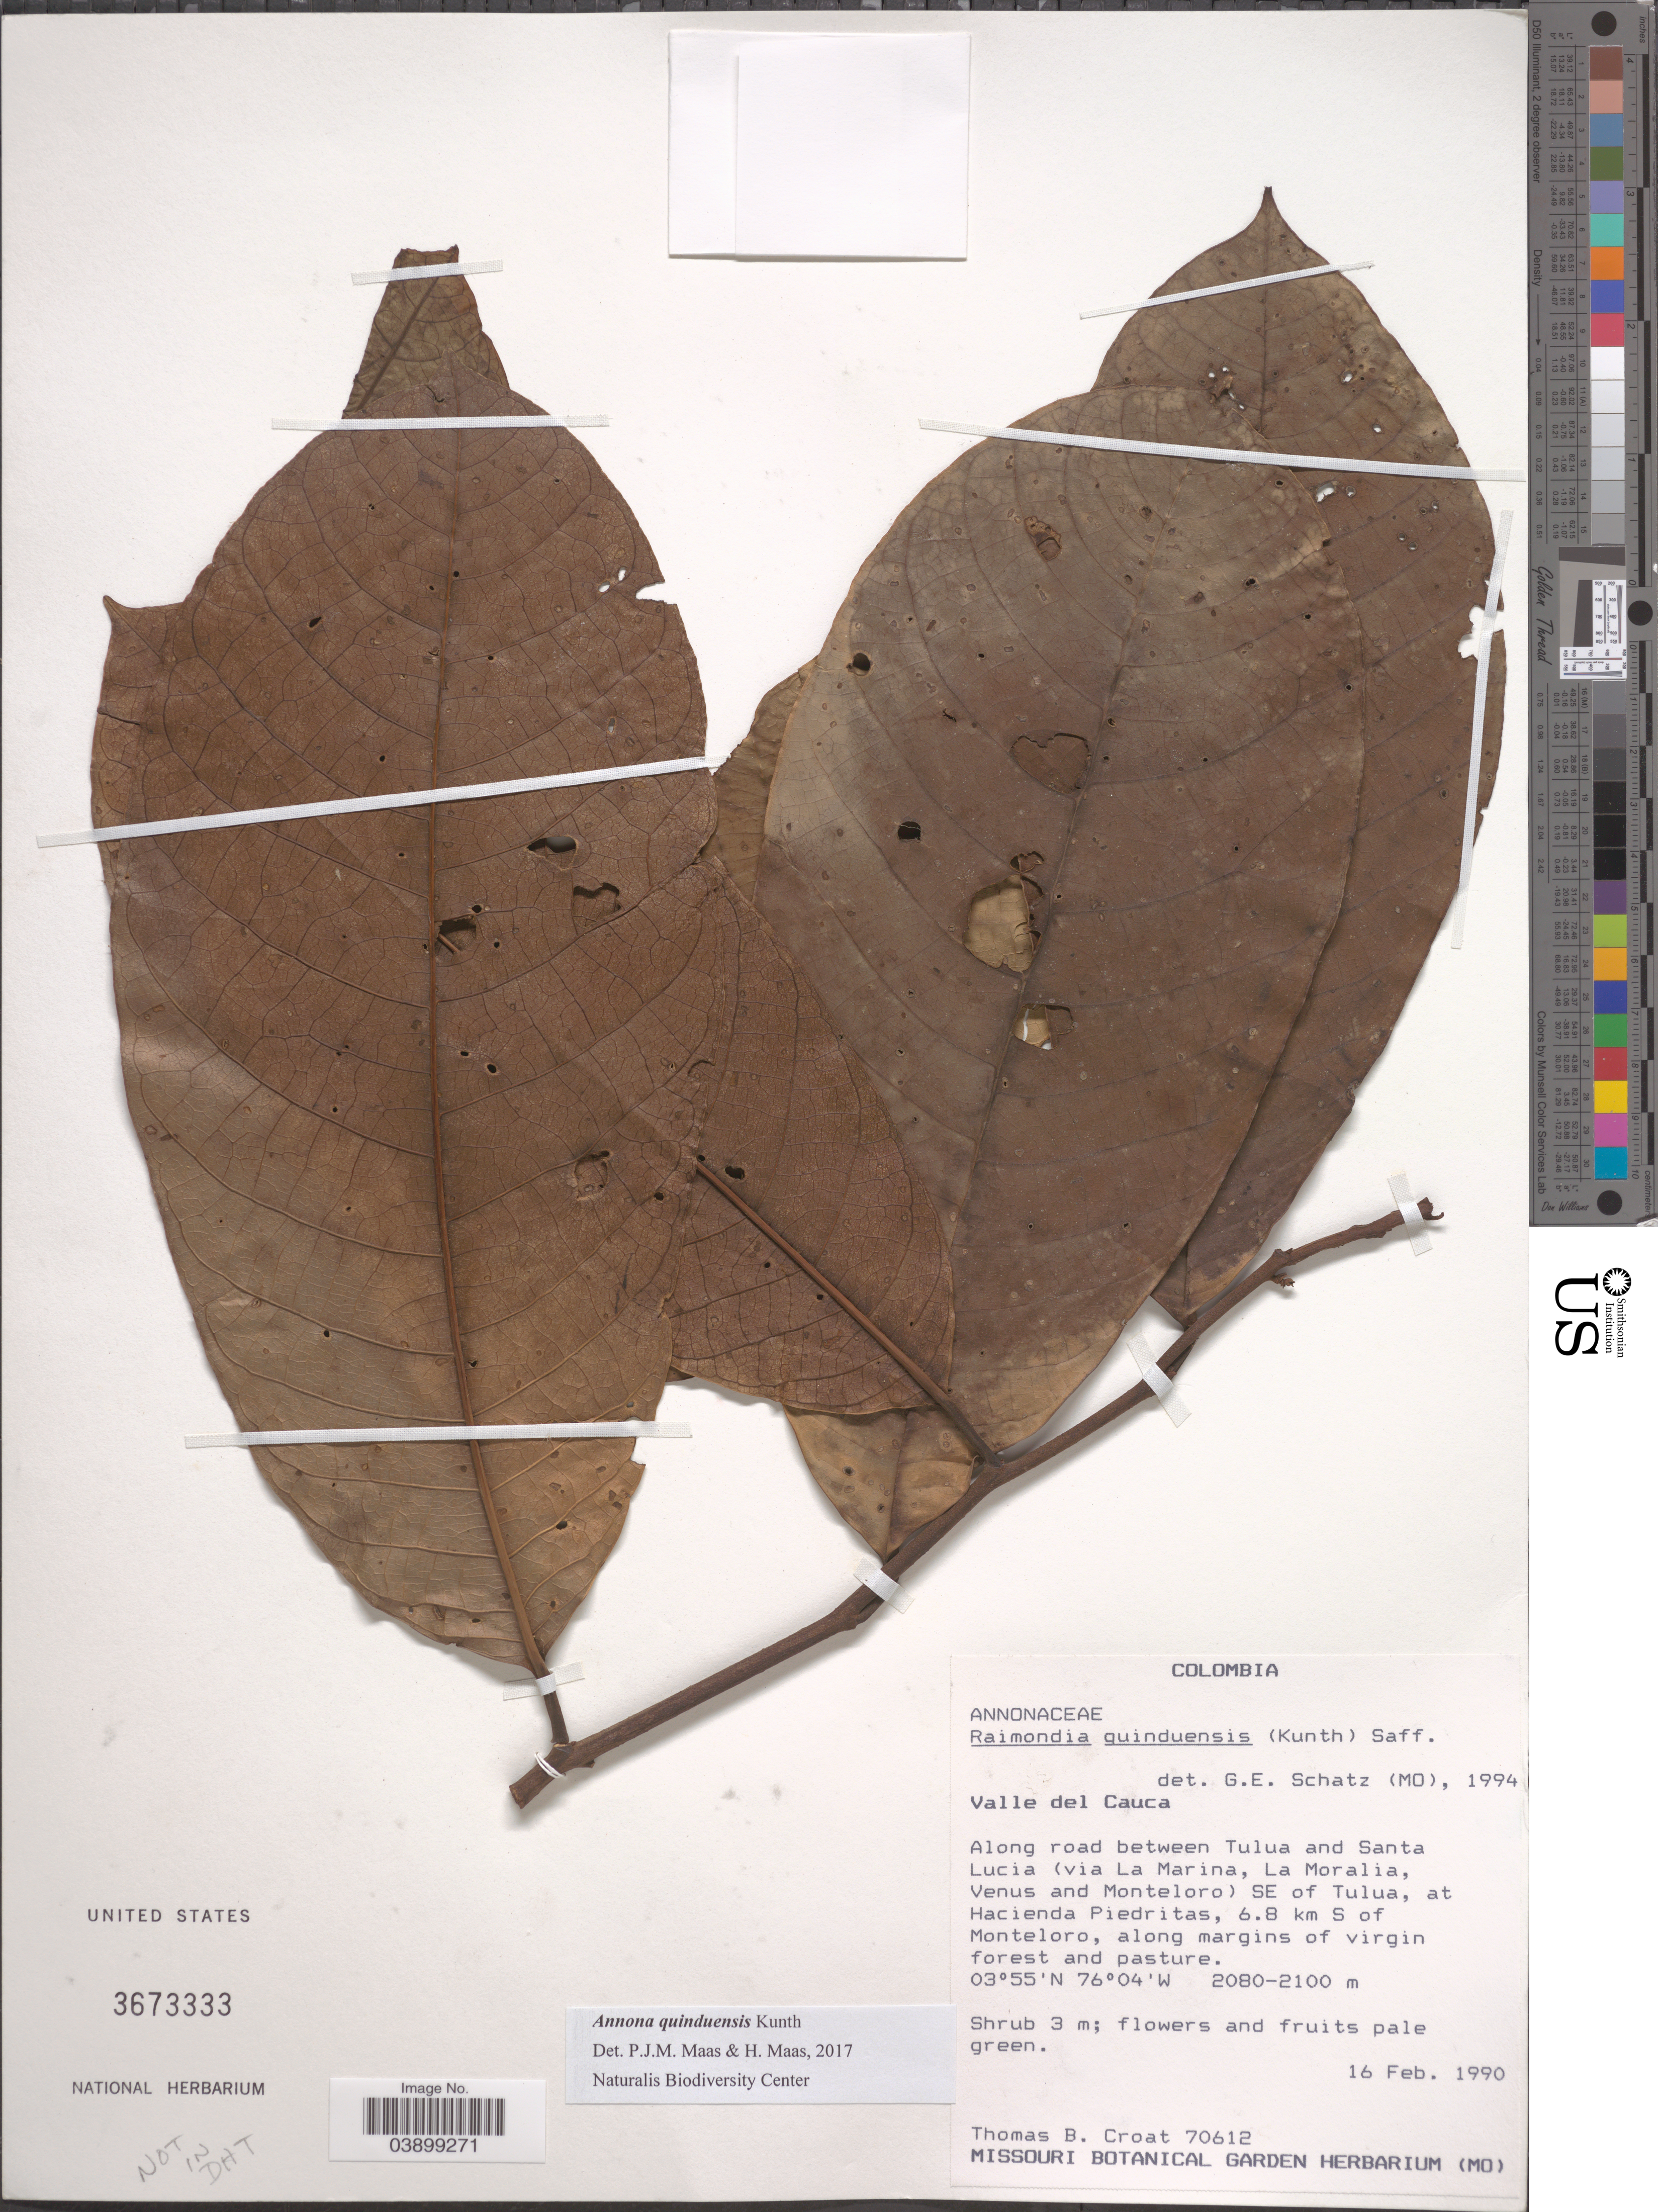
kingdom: Plantae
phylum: Tracheophyta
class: Magnoliopsida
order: Magnoliales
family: Annonaceae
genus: Annona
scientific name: Annona quinduensis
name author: Kunth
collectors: T. B. Croat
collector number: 70612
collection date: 1990-02-16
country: Colombia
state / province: Valle del Cauca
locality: Along road between Tulua and Santa Lucia (via La Marina, La Moralia, Venus and Monteloro) SE of Tulua, at Hacienda Piedritas, 6.8 km S of Monteloro.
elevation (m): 2080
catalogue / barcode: US 3673333